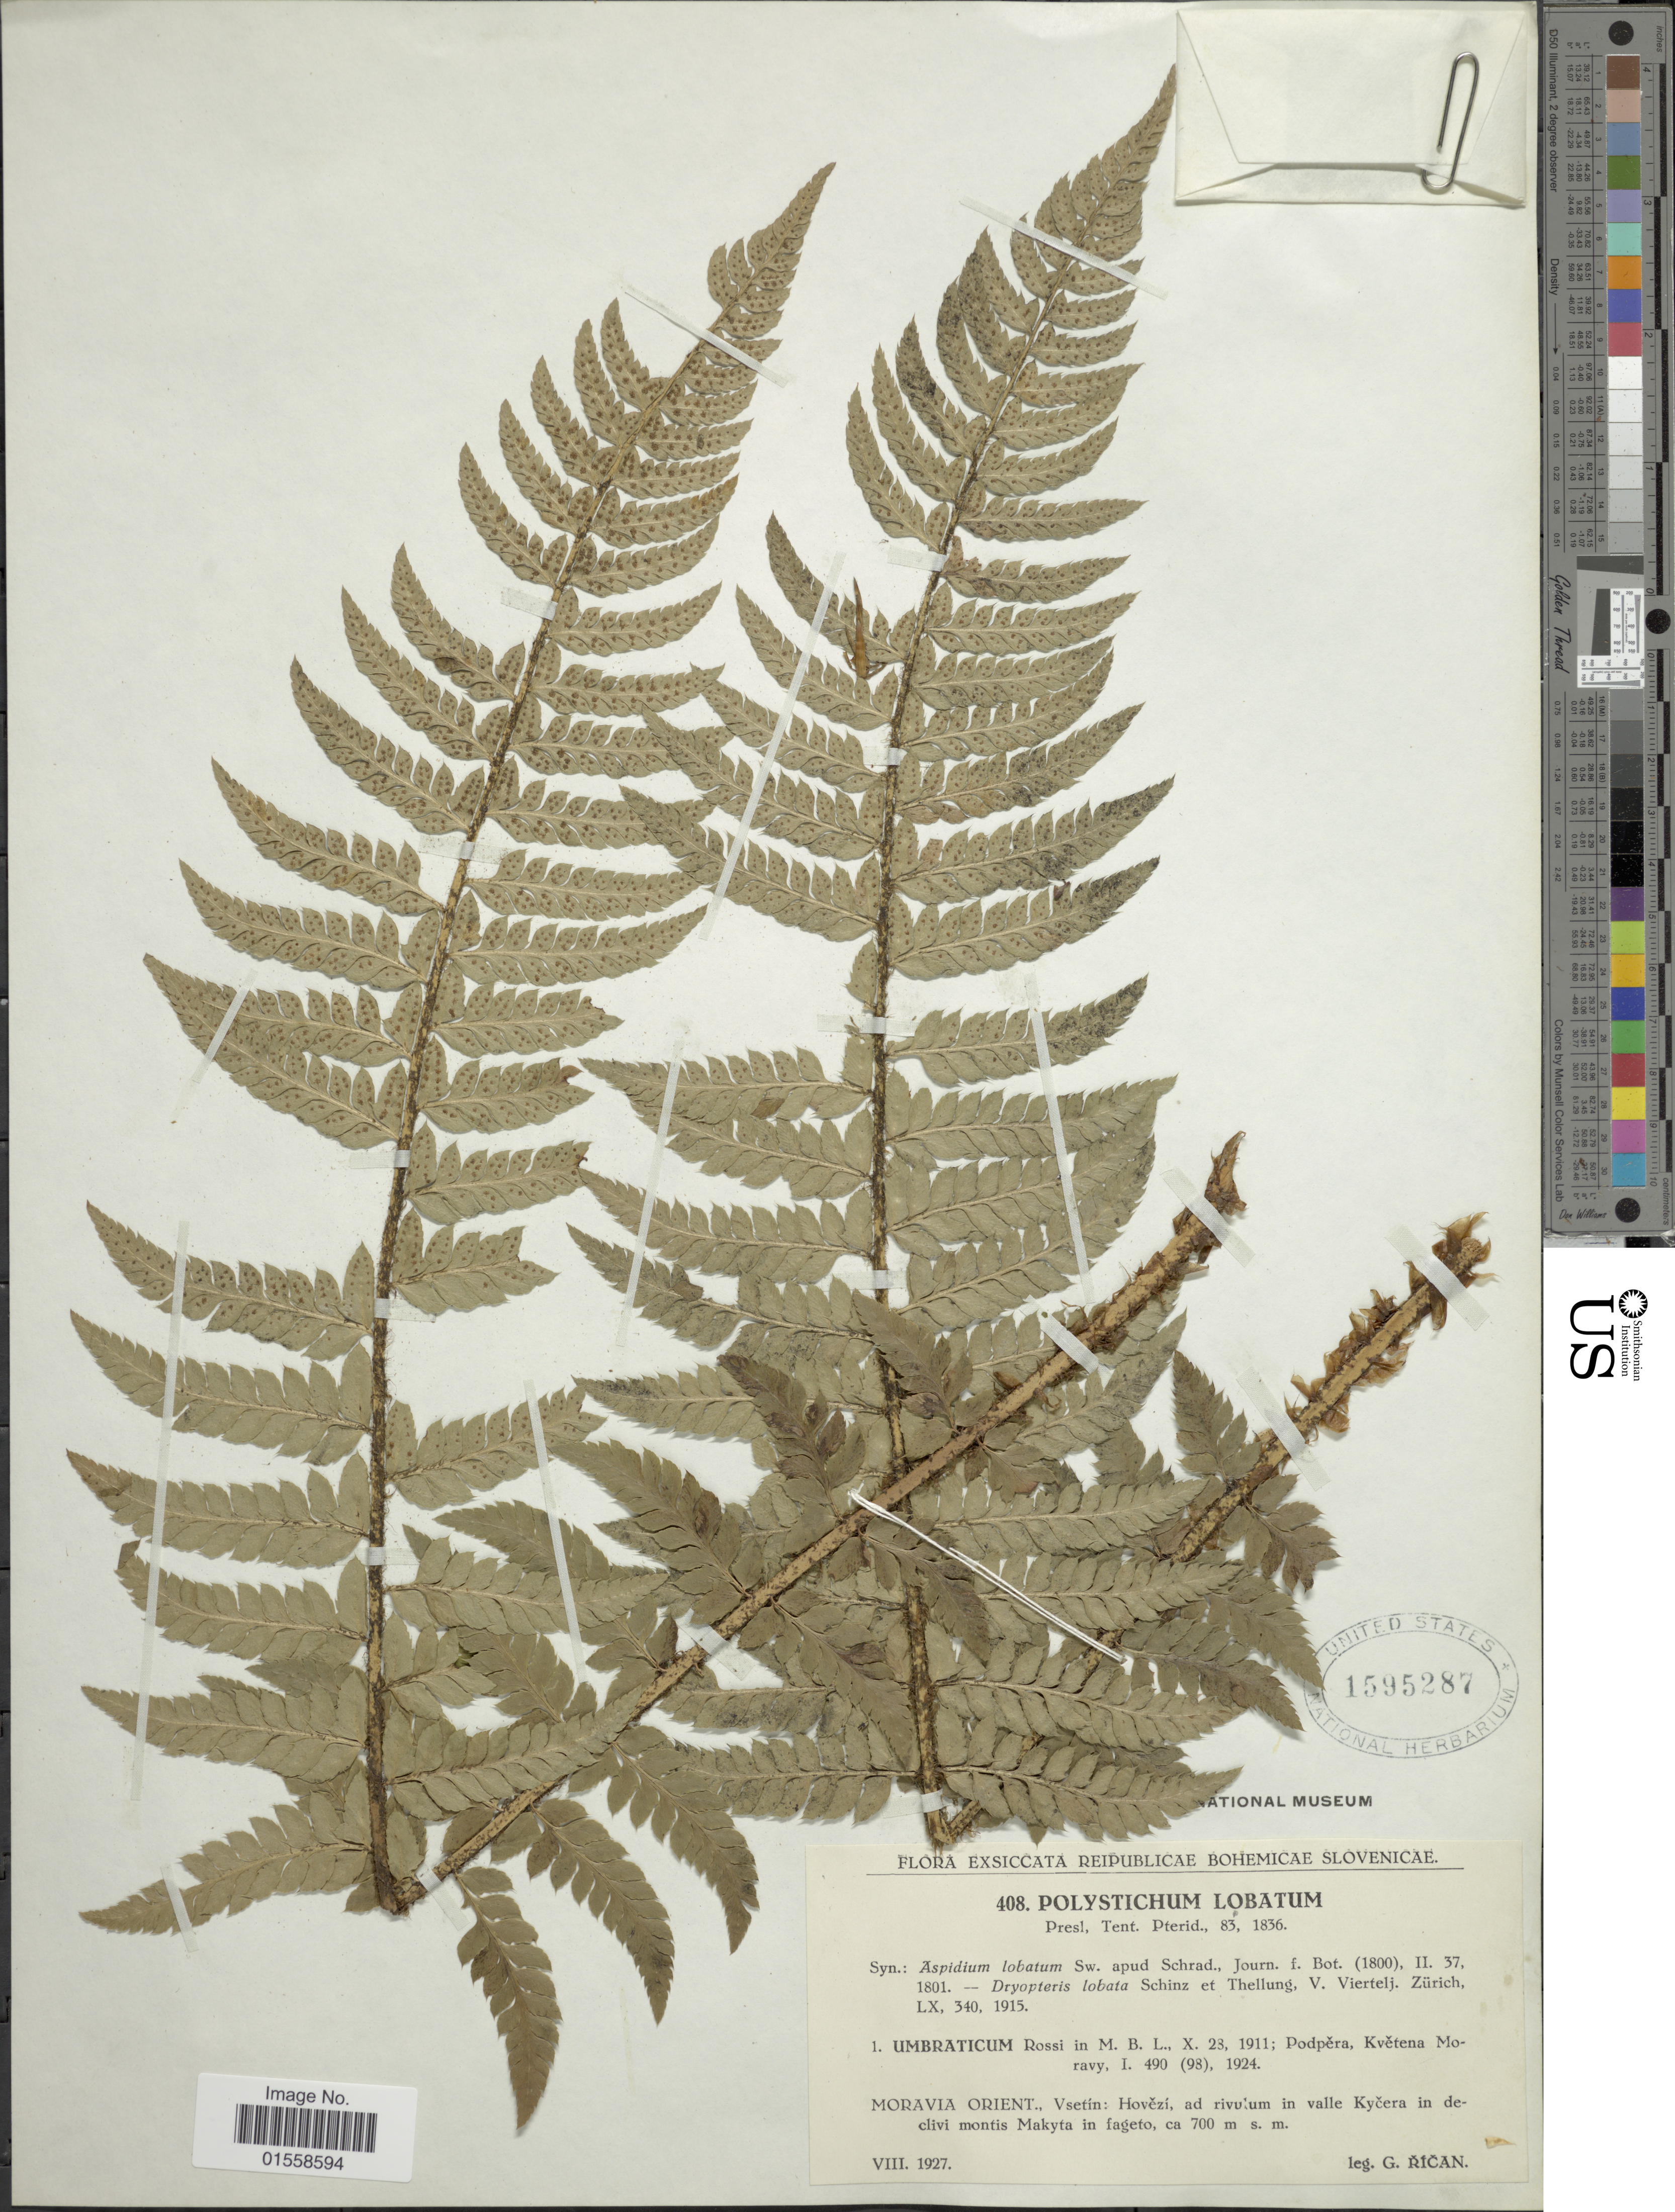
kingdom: Plantae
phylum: Tracheophyta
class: Polypodiopsida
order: Polypodiales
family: Dryopteridaceae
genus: Polystichum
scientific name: Polystichum aculeatum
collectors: G. Rican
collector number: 408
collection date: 1927-08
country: Czechia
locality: Reipublicae Bohemicae Slovenicae, Moravia Orient., Vsetin: Hovezi, ad rivulum in valle Kycere in declivi montis Makyta in fageto.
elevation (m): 700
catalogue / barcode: US 1595287